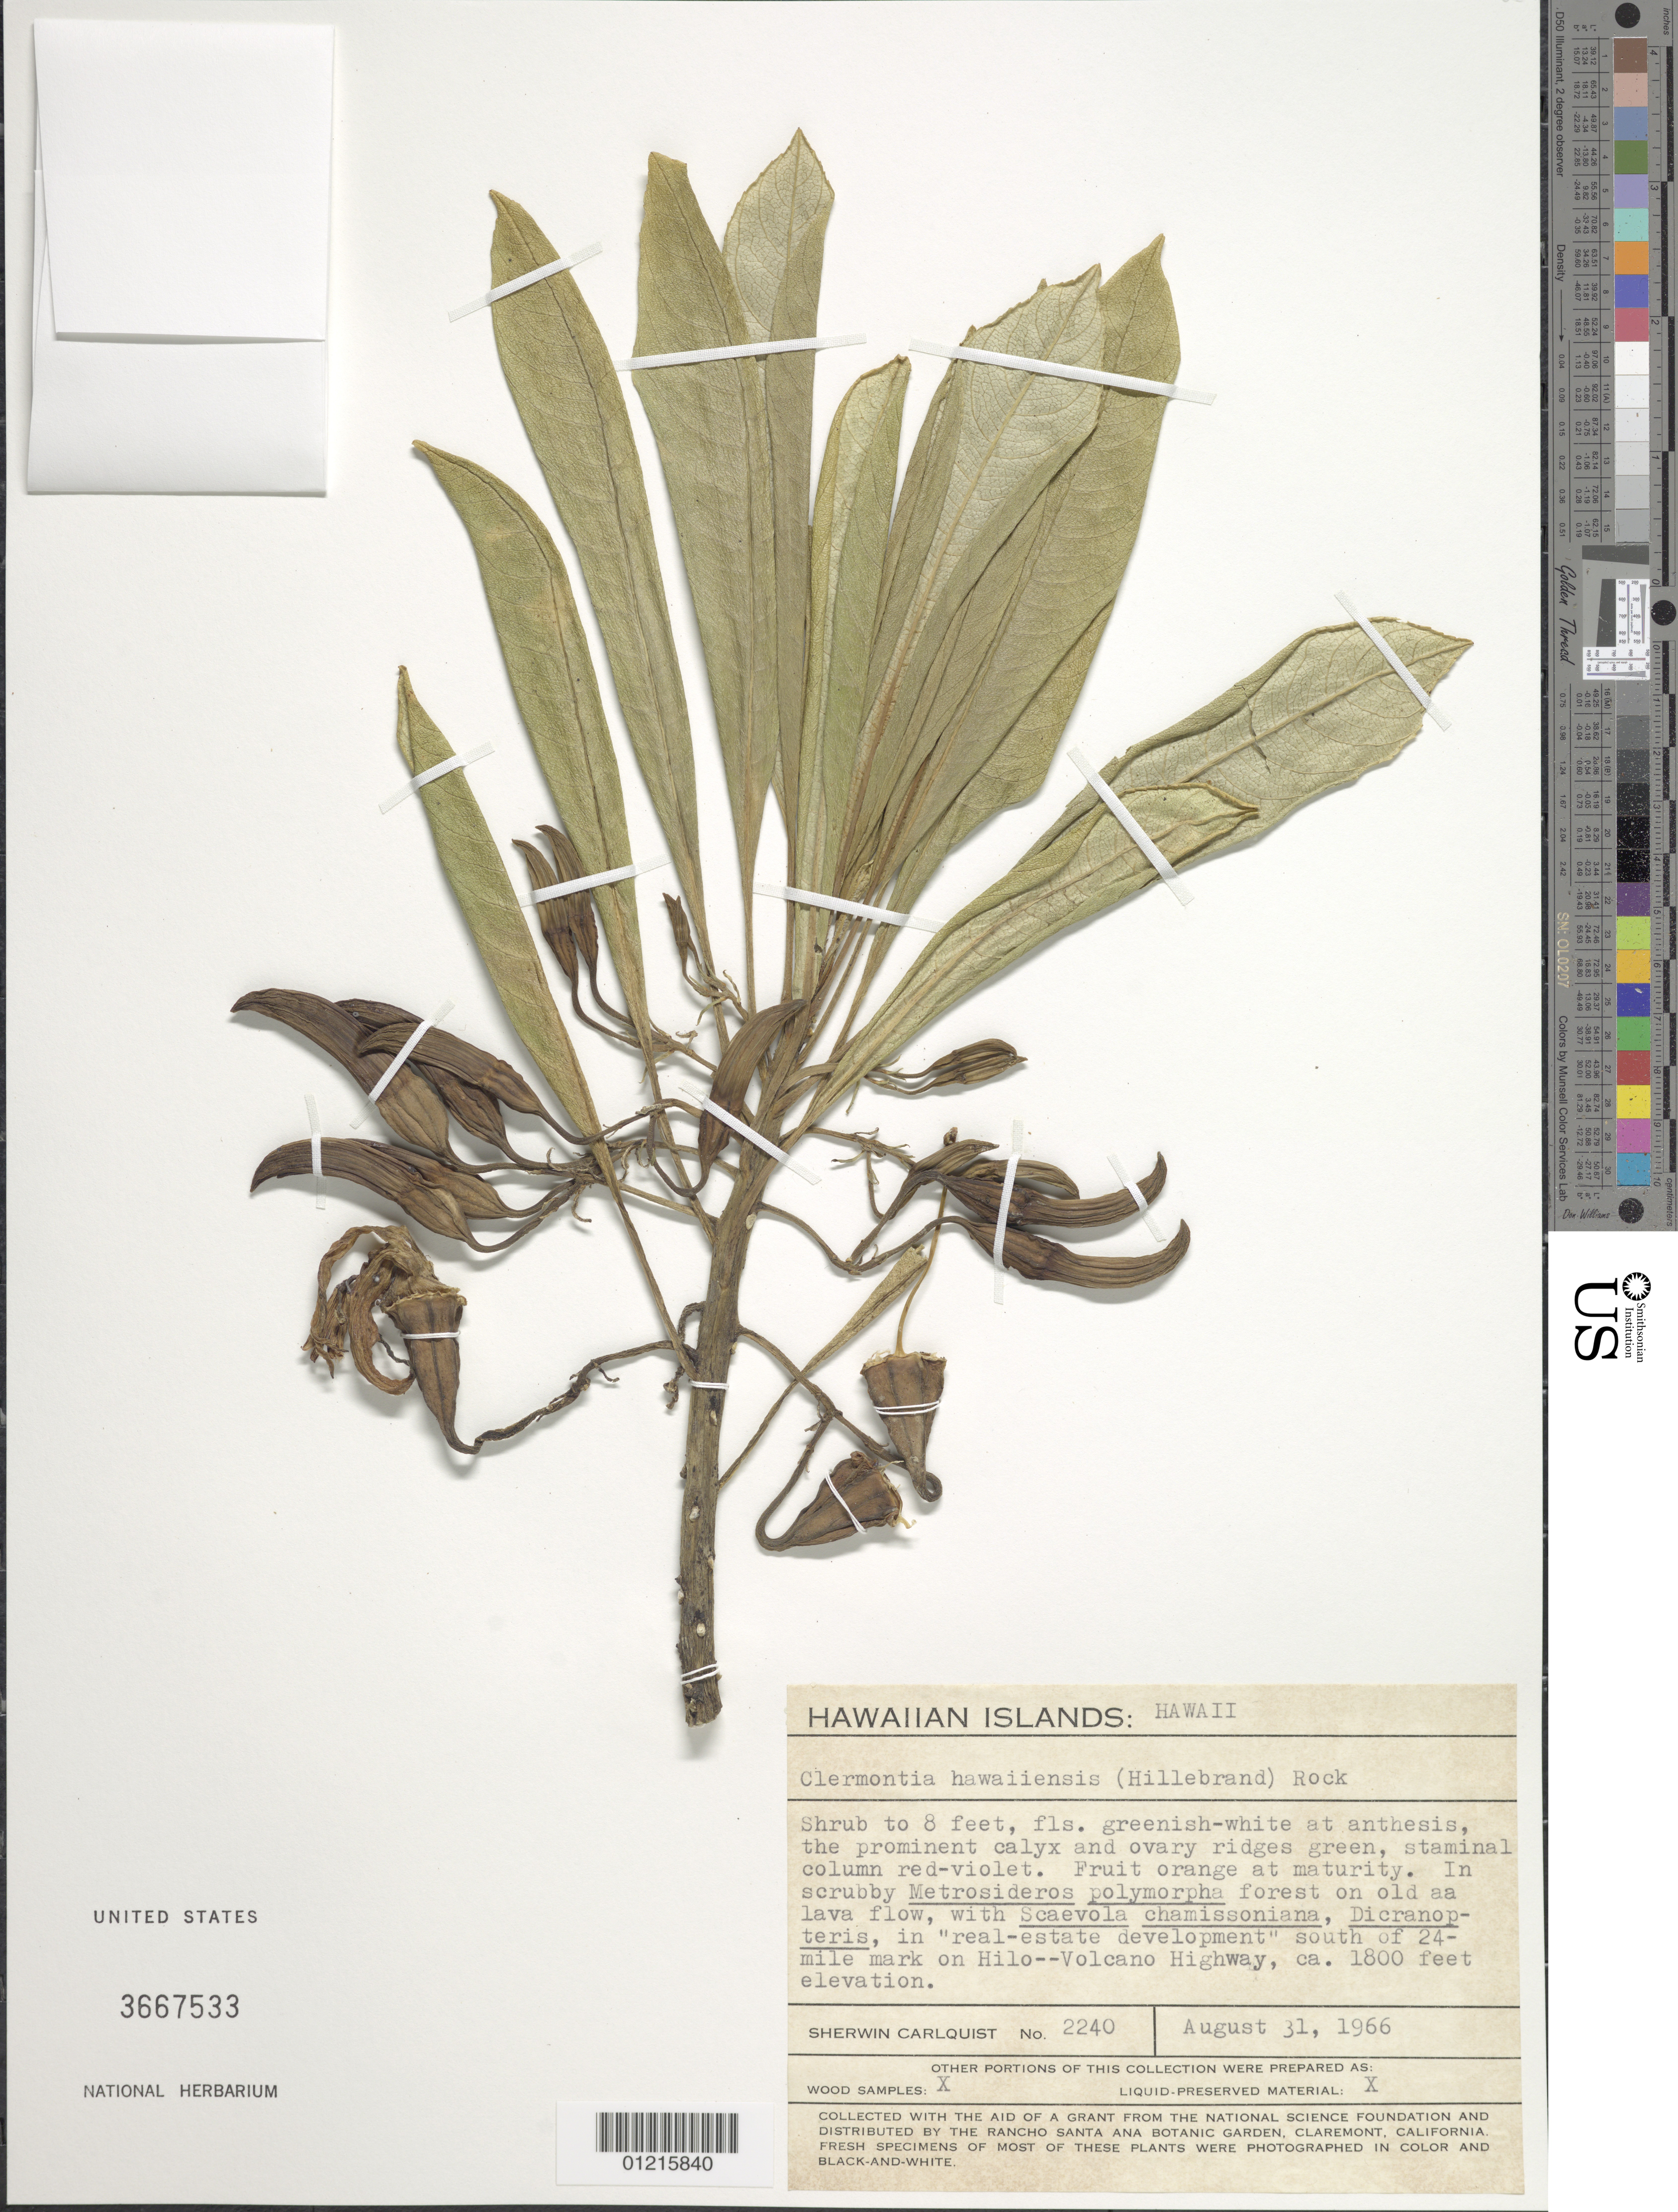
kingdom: Plantae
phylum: Tracheophyta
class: Magnoliopsida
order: Asterales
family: Campanulaceae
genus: Clermontia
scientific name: Clermontia hawaiiensis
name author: (Hillebr.) Rock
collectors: S. Carlquist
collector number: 2240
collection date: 1966-08-31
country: United States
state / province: Hawaii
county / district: Hawaii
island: Hawaii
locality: In "real-estate-development", south of 24-mile mark on Hilo-Volcano Highway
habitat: Scrubby forest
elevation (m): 549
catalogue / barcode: US 3667533